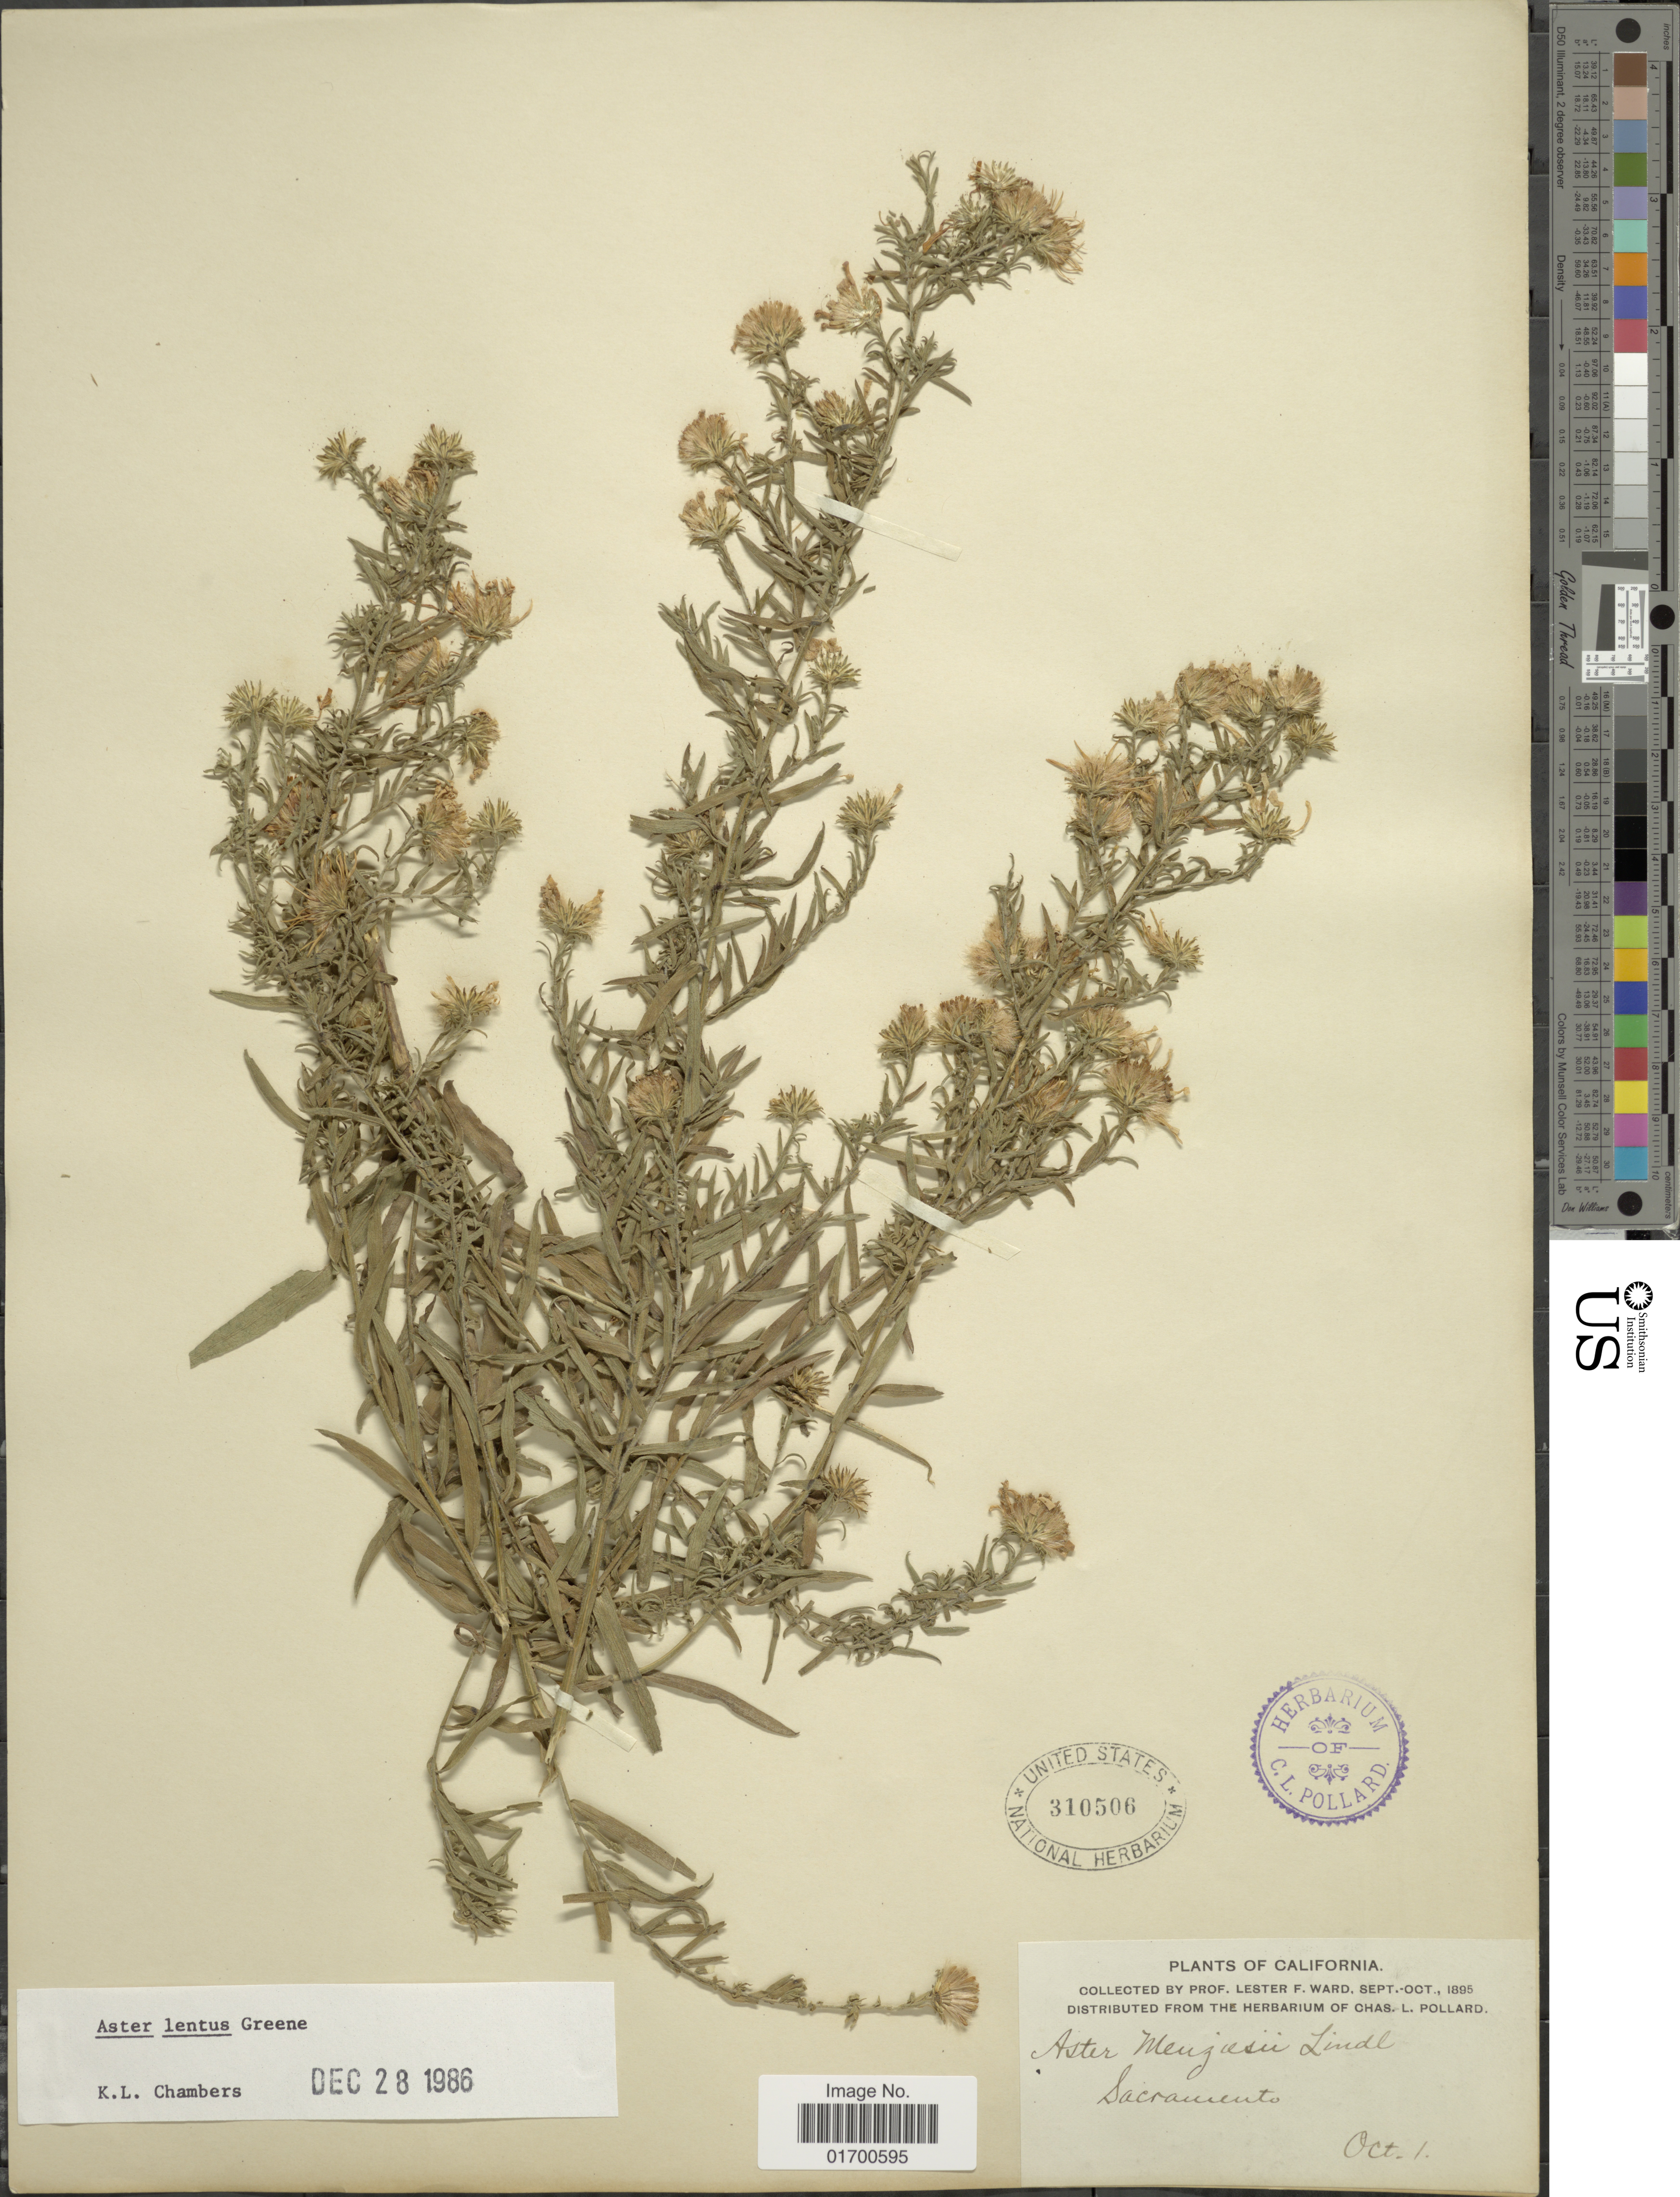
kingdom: Plantae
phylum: Tracheophyta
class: Magnoliopsida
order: Asterales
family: Asteraceae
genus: Symphyotrichum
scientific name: Symphyotrichum lentum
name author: (Greene) G.L. Nesom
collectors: L. F. Ward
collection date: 1895-10-01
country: United States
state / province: California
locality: Sacraumento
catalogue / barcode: US 310506